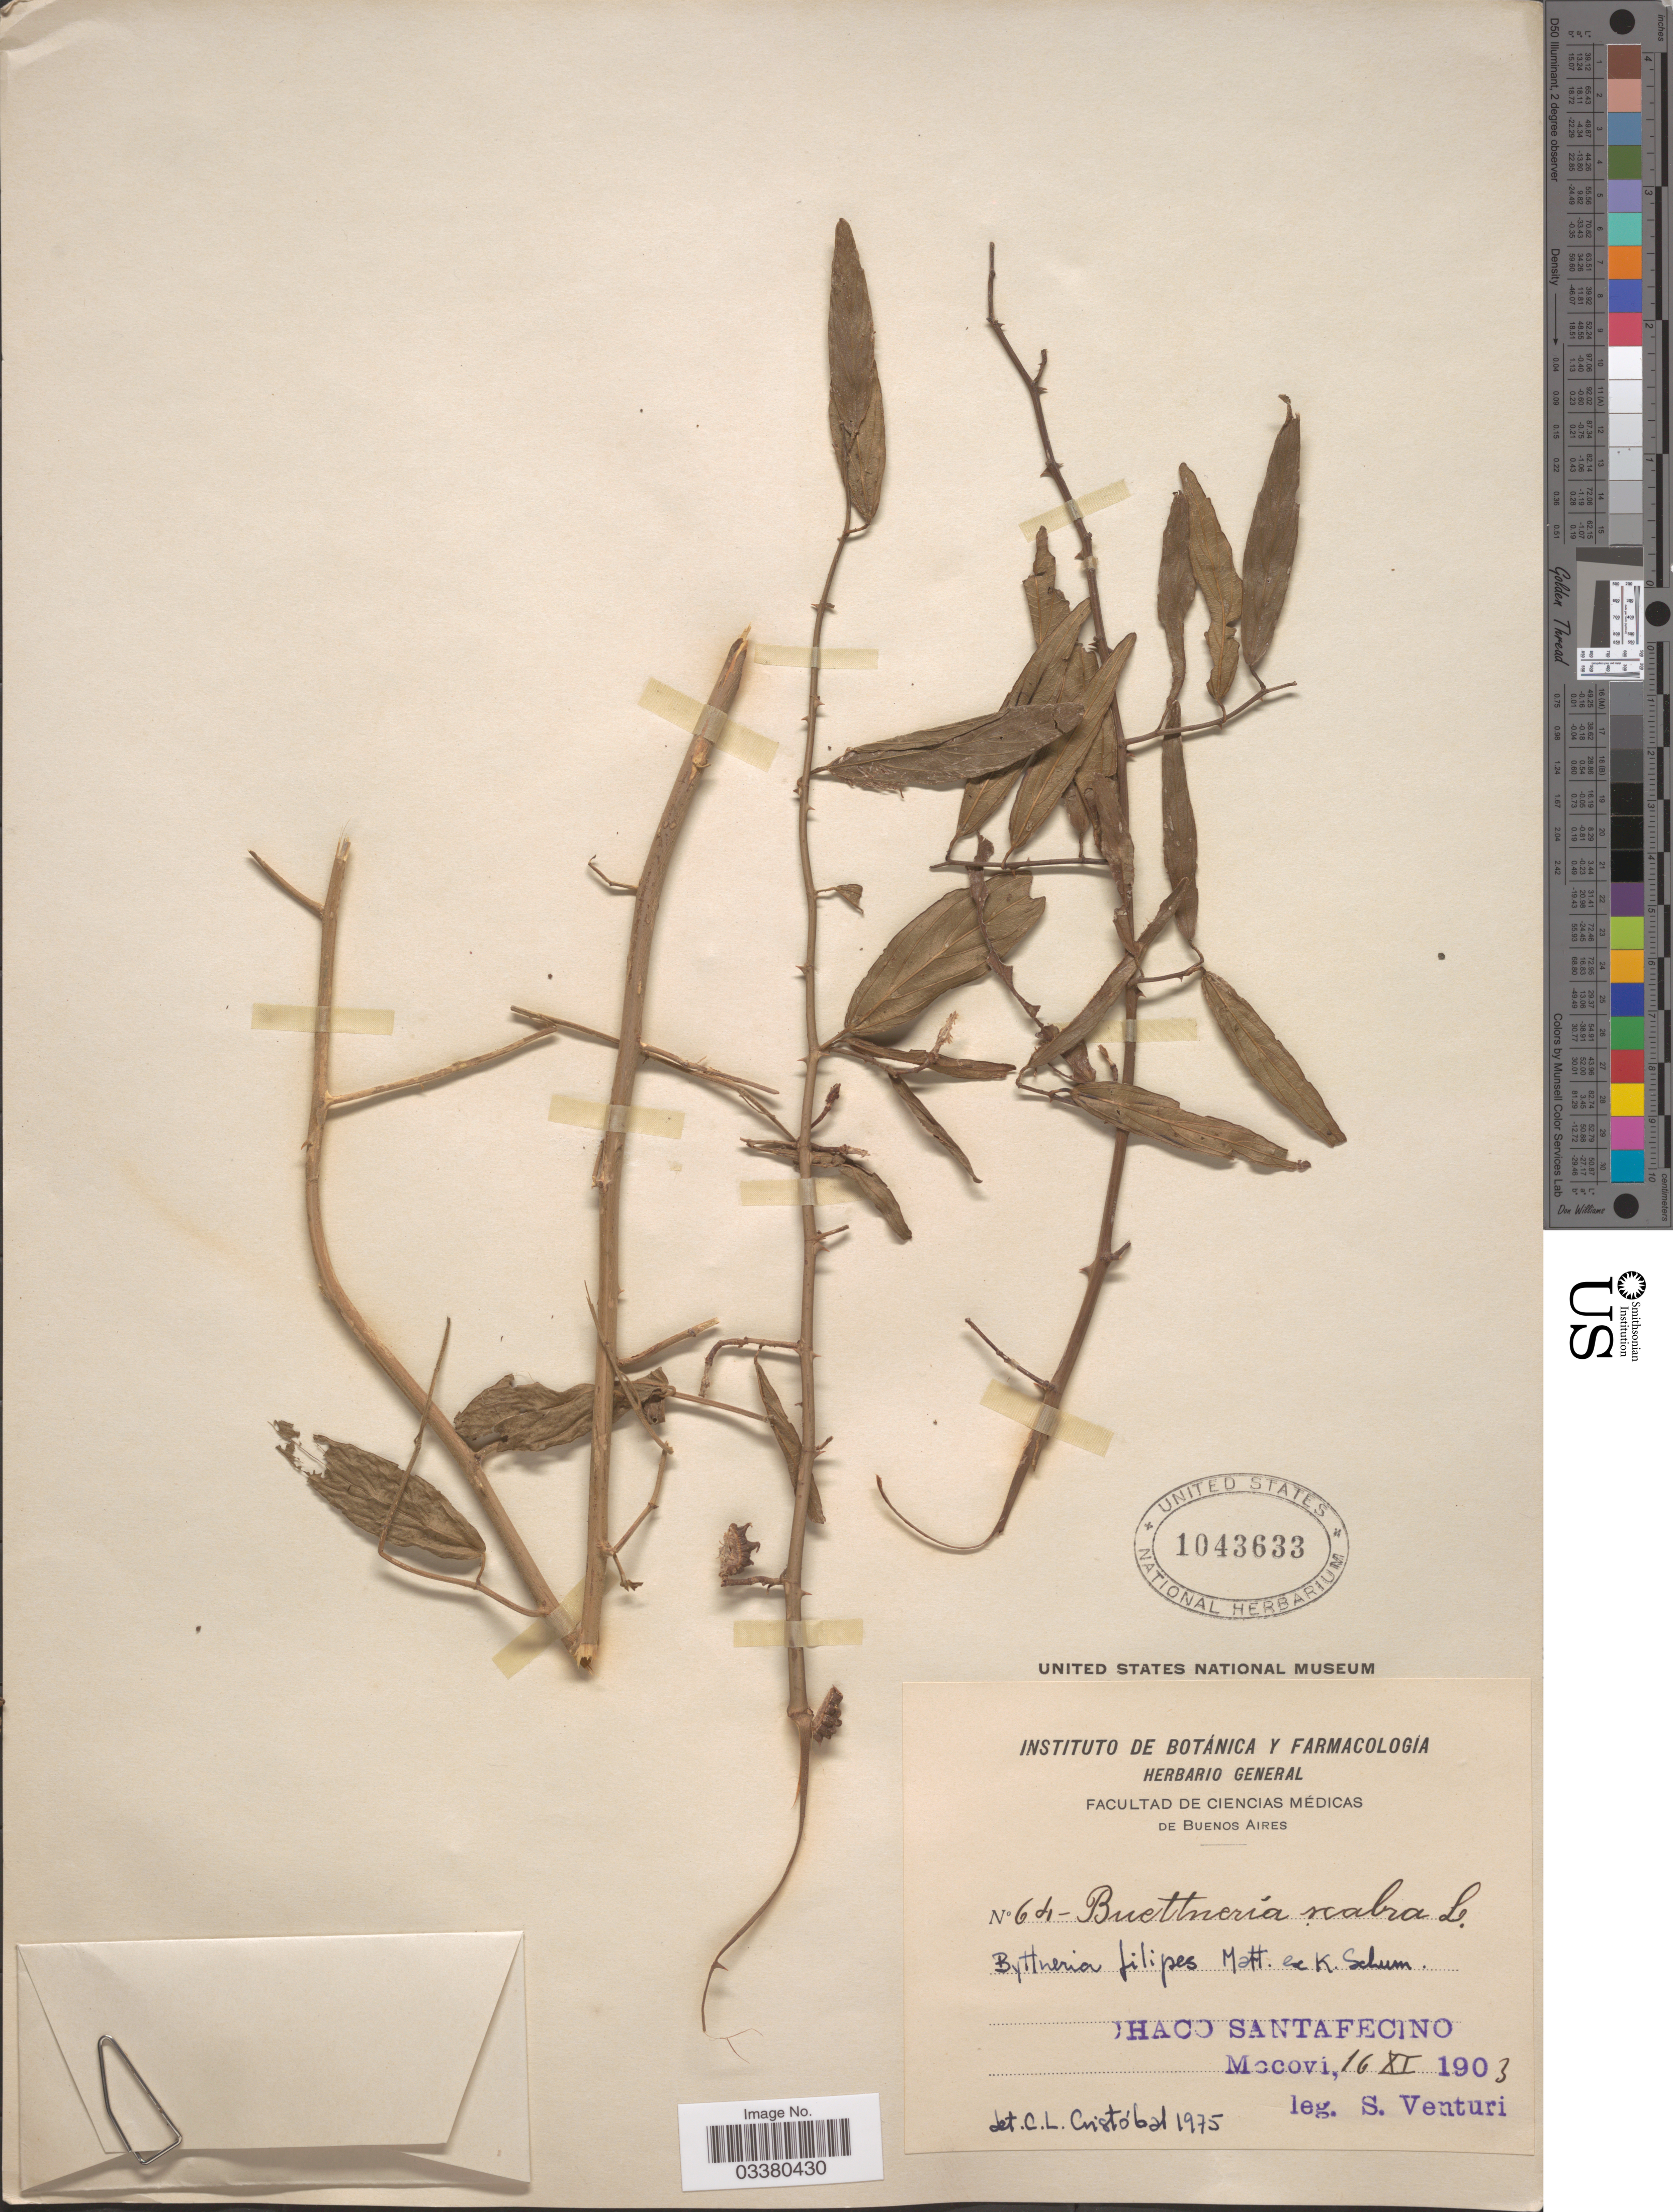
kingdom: Plantae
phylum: Tracheophyta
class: Magnoliopsida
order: Malvales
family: Malvaceae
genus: Byttneria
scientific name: Byttneria filipes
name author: C. Mart. ex K. Schum.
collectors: S. Venturi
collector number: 64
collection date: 1903-11-16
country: Argentina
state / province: Chaco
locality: Chaco Santafecino. Mocovi.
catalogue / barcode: US 1043633